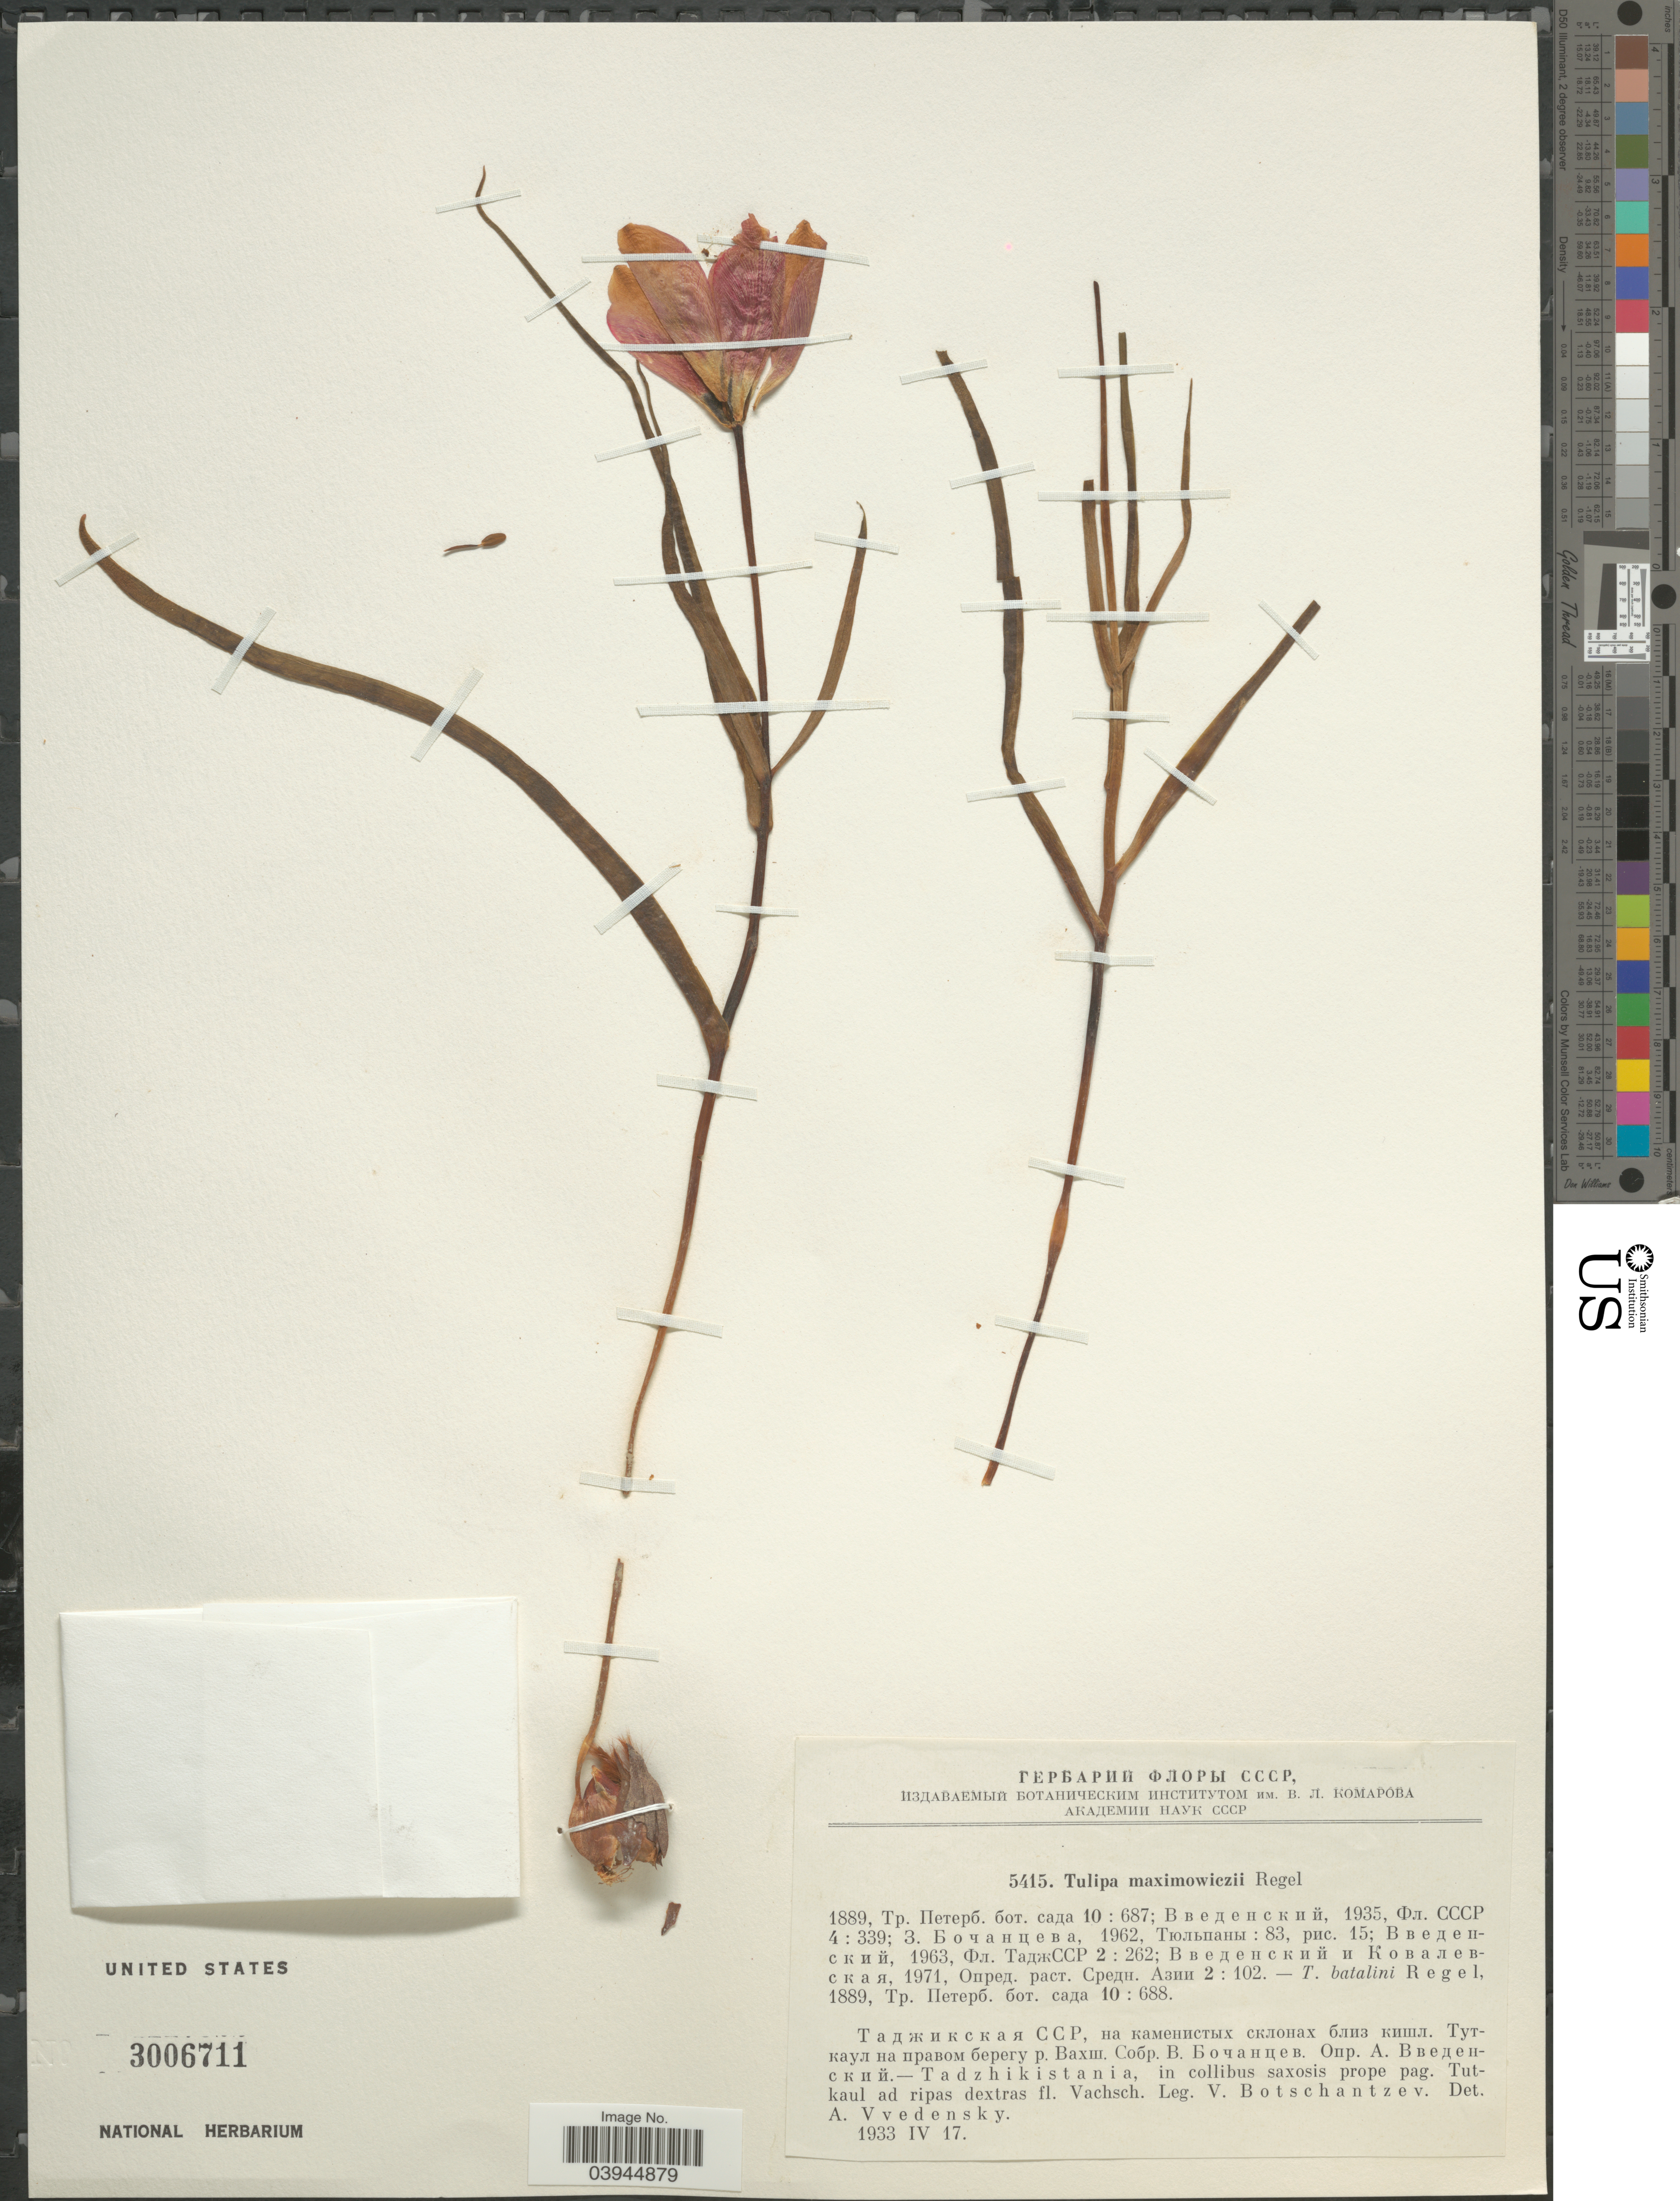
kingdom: Plantae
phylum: Tracheophyta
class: Liliopsida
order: Liliales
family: Liliaceae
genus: Tulipa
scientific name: Tulipa maximowiczii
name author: Regel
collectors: V. P. Botschantzev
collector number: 5415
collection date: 1933-04-17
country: Tajikistan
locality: Tadzhikistania, in collibus saxosis prope pag. Tutkaul ad ripas dextras fl. Vachsch.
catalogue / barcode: US 3006711